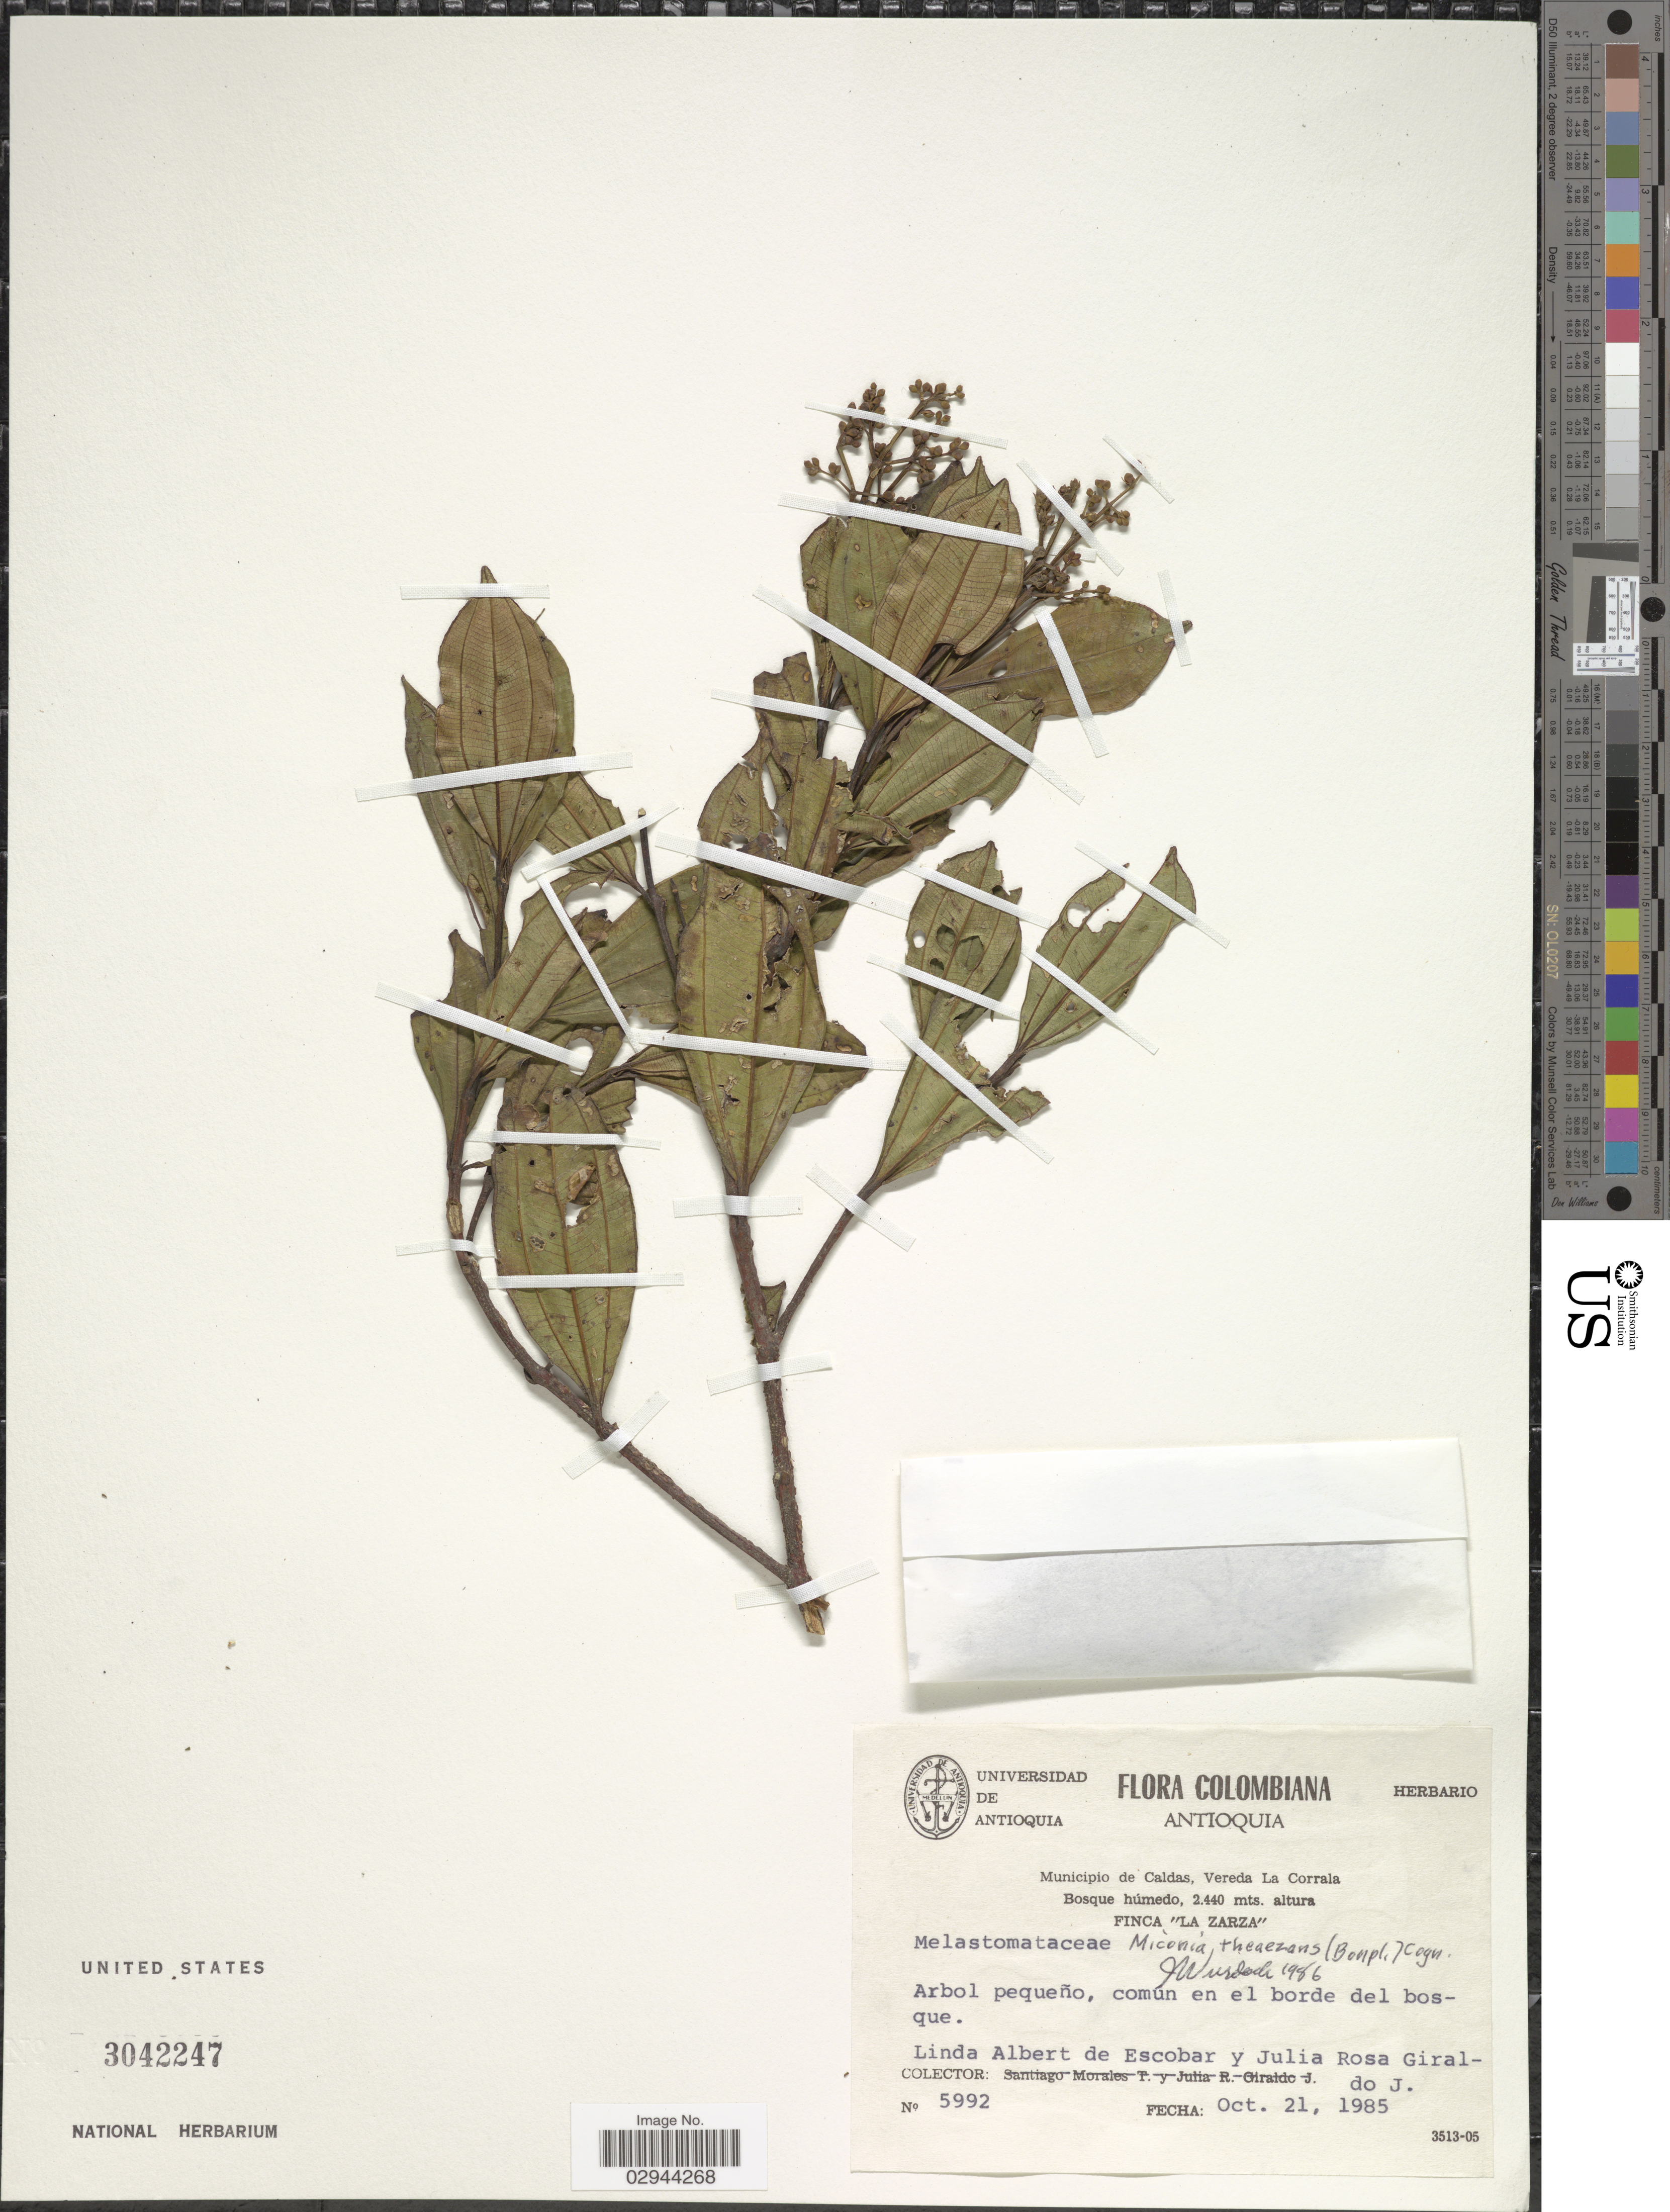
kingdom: Plantae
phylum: Tracheophyta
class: Magnoliopsida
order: Myrtales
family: Melastomataceae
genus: Miconia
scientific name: Miconia theizans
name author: (Bonpl.) Cogn.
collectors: L. K. de Escobar, J. Rosa & J. Giraldo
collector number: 5992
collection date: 1985-10-21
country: Colombia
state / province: Caldas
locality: Municipio de Caldas, Vereda La Corraia, Finca "La Zarza".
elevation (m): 2440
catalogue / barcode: US 3042247